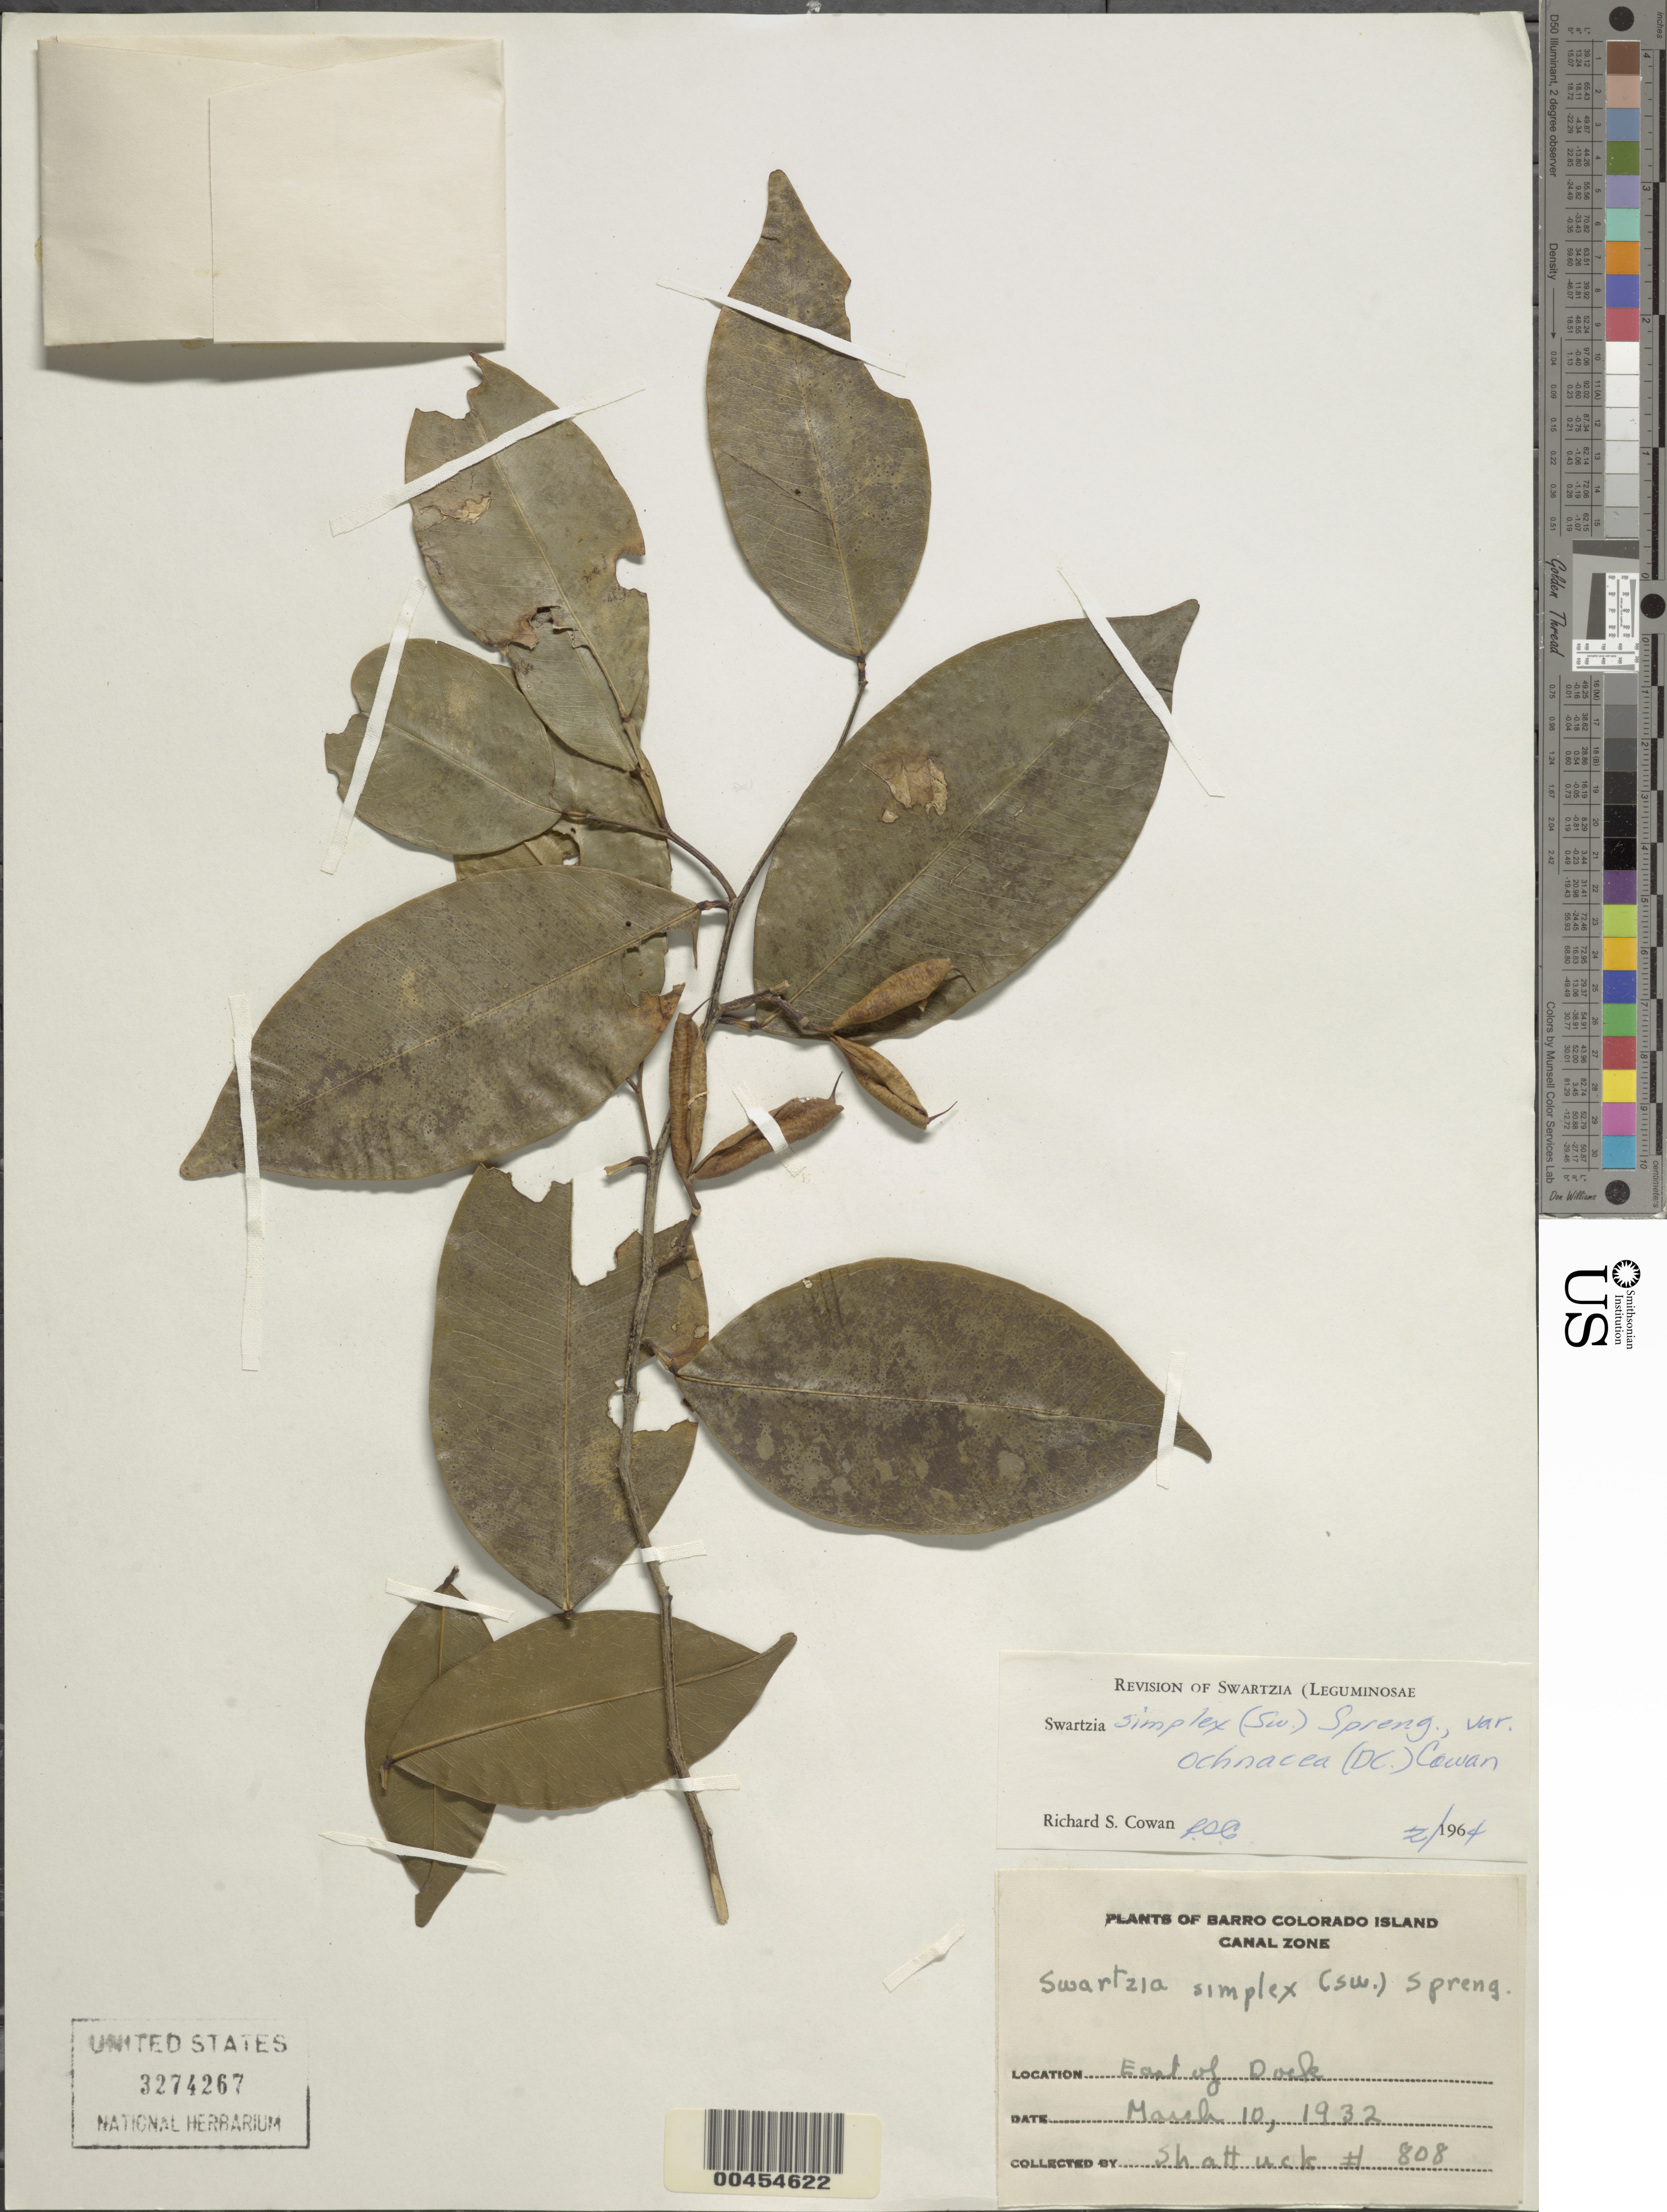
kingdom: Plantae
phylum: Tracheophyta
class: Magnoliopsida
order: Fabales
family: Fabaceae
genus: Swartzia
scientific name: Swartzia simplex var. ochnacea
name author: (DC.) R.S. Cowan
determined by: Cowan, R. S.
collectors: O. Shattuck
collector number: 808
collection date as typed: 10 Mar 1932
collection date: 1932-03-10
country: Panama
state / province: Panamá Oeste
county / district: Canal Zone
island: Barro Colorado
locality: E of dock, Barro Colorado I.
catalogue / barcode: US 3274267